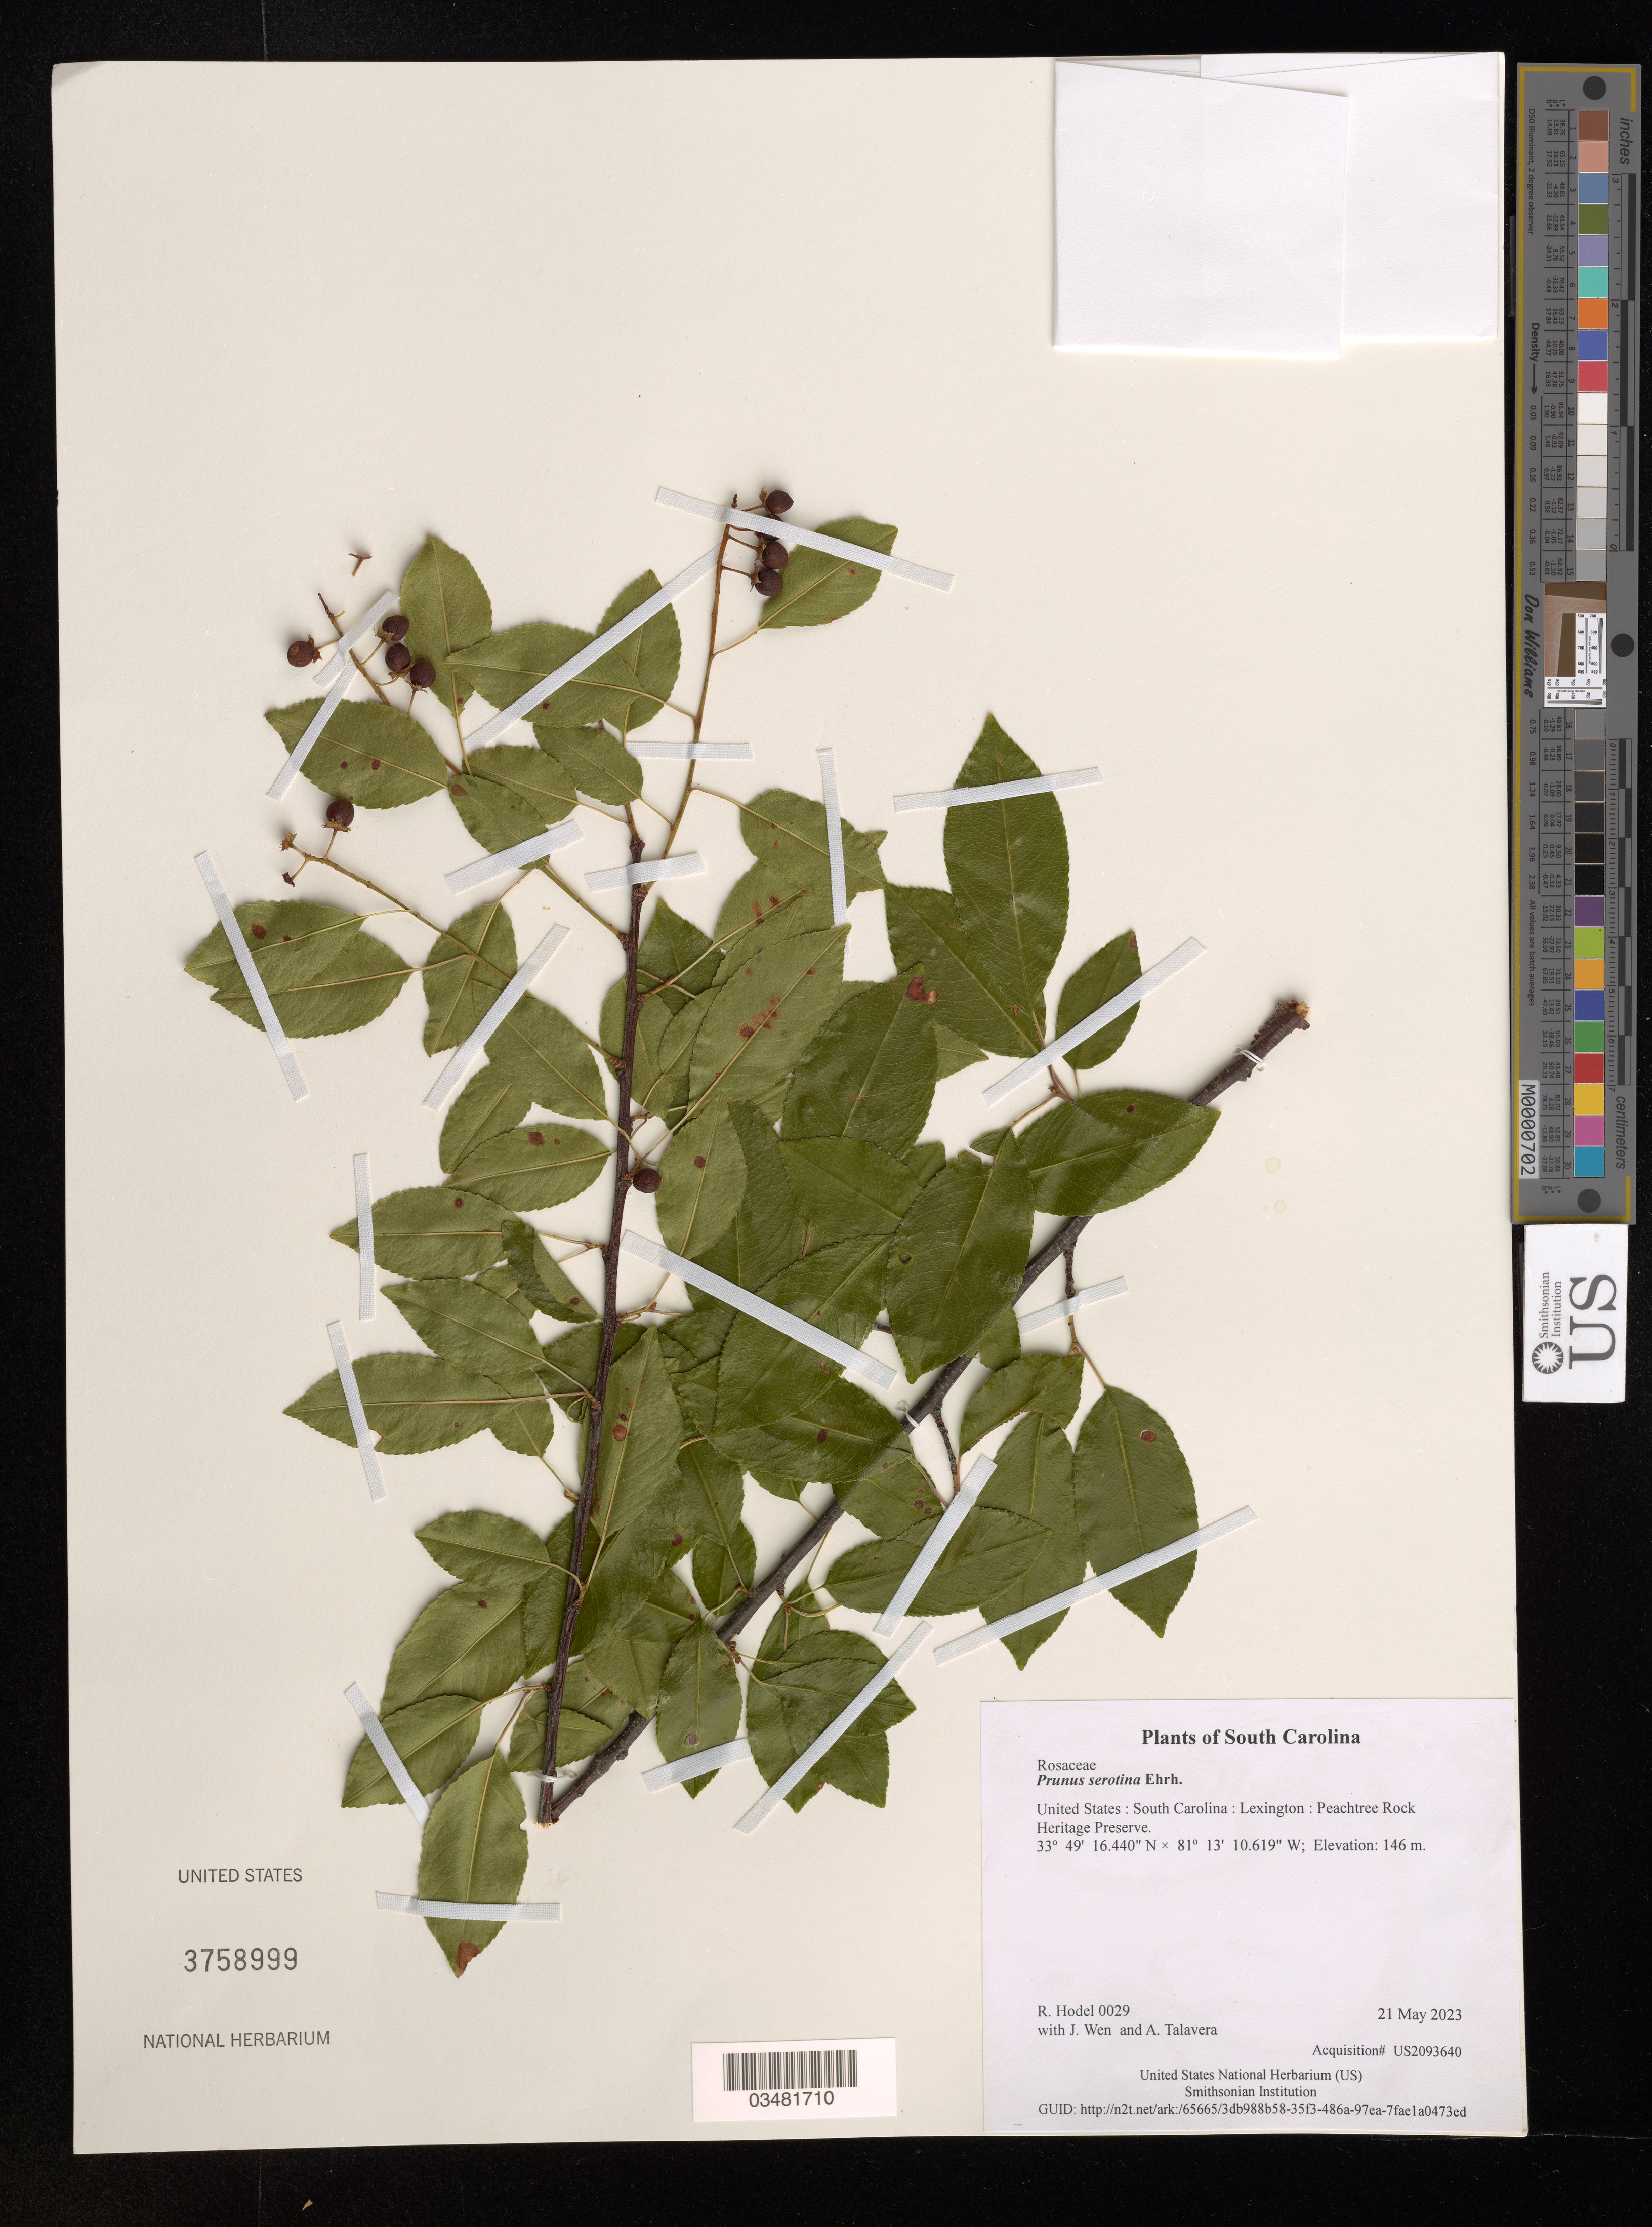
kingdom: Plantae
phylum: Tracheophyta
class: Magnoliopsida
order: Rosales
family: Rosaceae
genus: Prunus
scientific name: Prunus serotina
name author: Ehrh.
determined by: Hodel, Richard G. J.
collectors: R. Hodel, J. Wen & A. Talavera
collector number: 0029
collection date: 2023-05-21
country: United States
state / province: South Carolina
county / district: Lexington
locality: Peachtree Rock Heritage Preserve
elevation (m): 146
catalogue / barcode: US 3758999